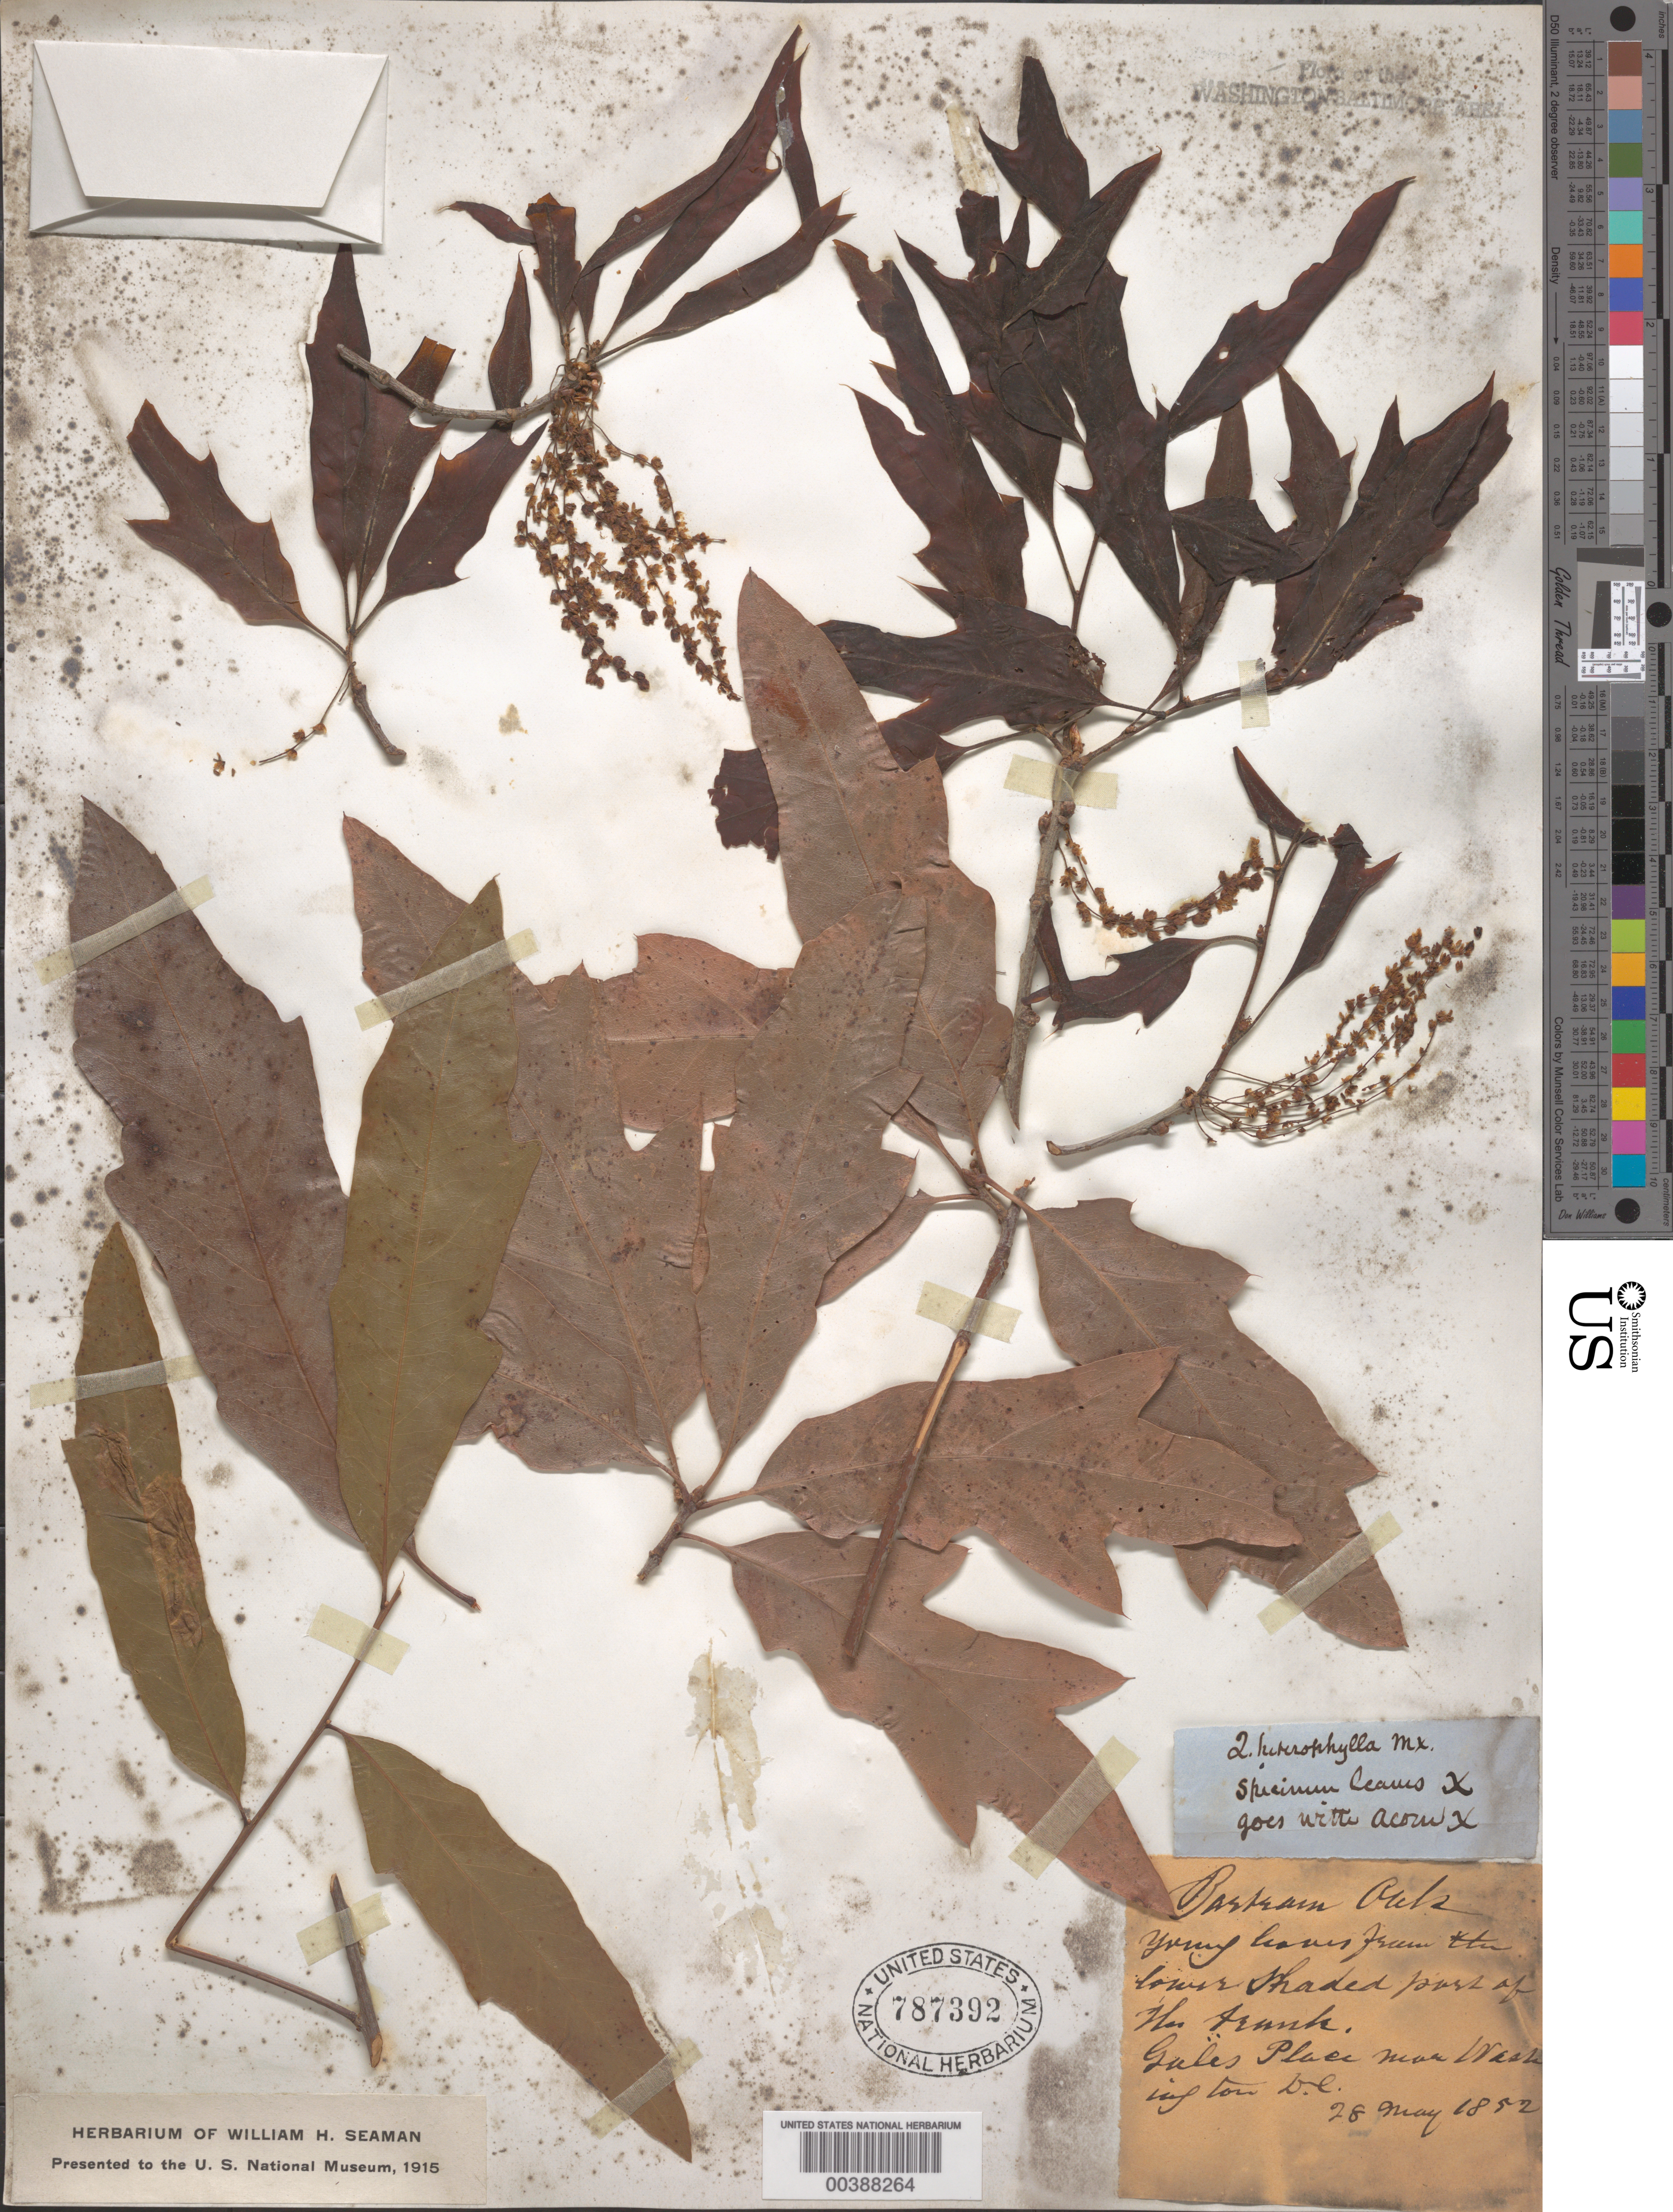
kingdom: Plantae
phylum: Tracheophyta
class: Magnoliopsida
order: Fagales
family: Fagaceae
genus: Quercus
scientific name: Quercus x heterophylla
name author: Michx.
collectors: W. Seaman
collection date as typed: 28 May 1852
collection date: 1852-05-28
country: United States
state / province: District of Columbia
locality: Gales Place, near DC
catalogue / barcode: US 787392